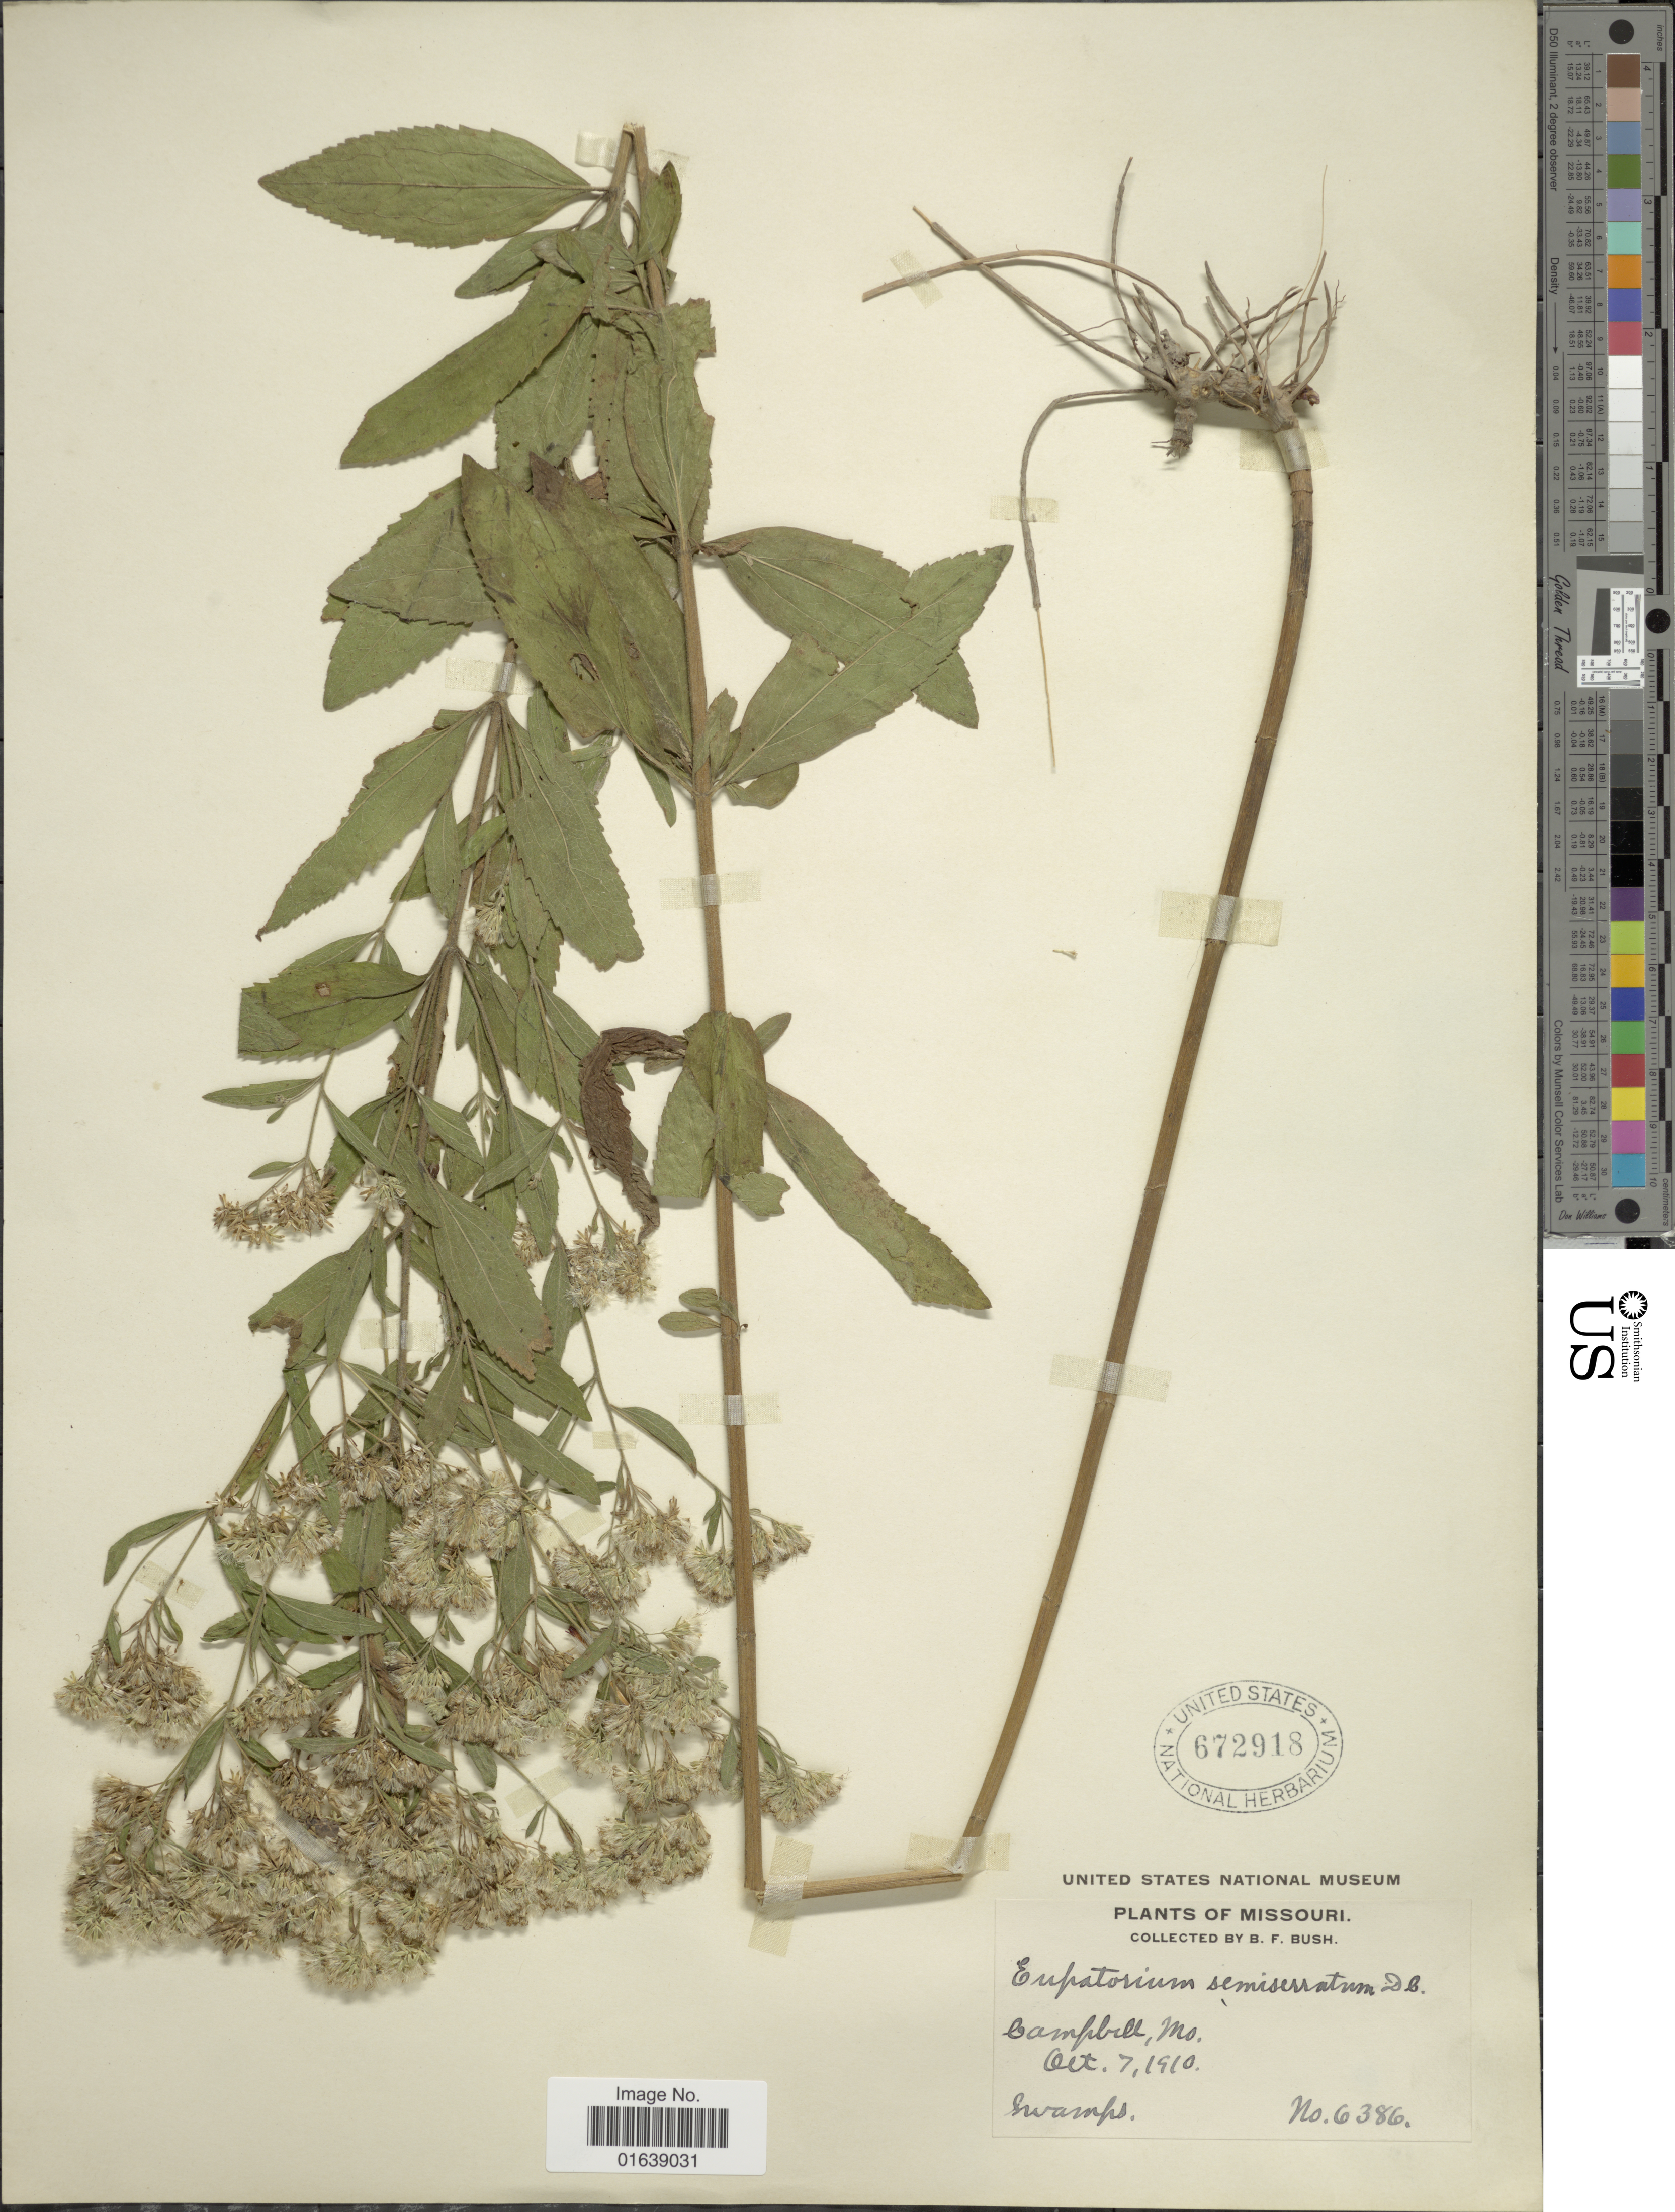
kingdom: Plantae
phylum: Tracheophyta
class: Magnoliopsida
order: Asterales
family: Asteraceae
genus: Eupatorium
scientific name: Eupatorium cuneifolium var. semiserratum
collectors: B. F. Bush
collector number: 6386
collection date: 1910-10-07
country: United States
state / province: Missouri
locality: Missouri. Campbell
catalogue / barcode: US 672918